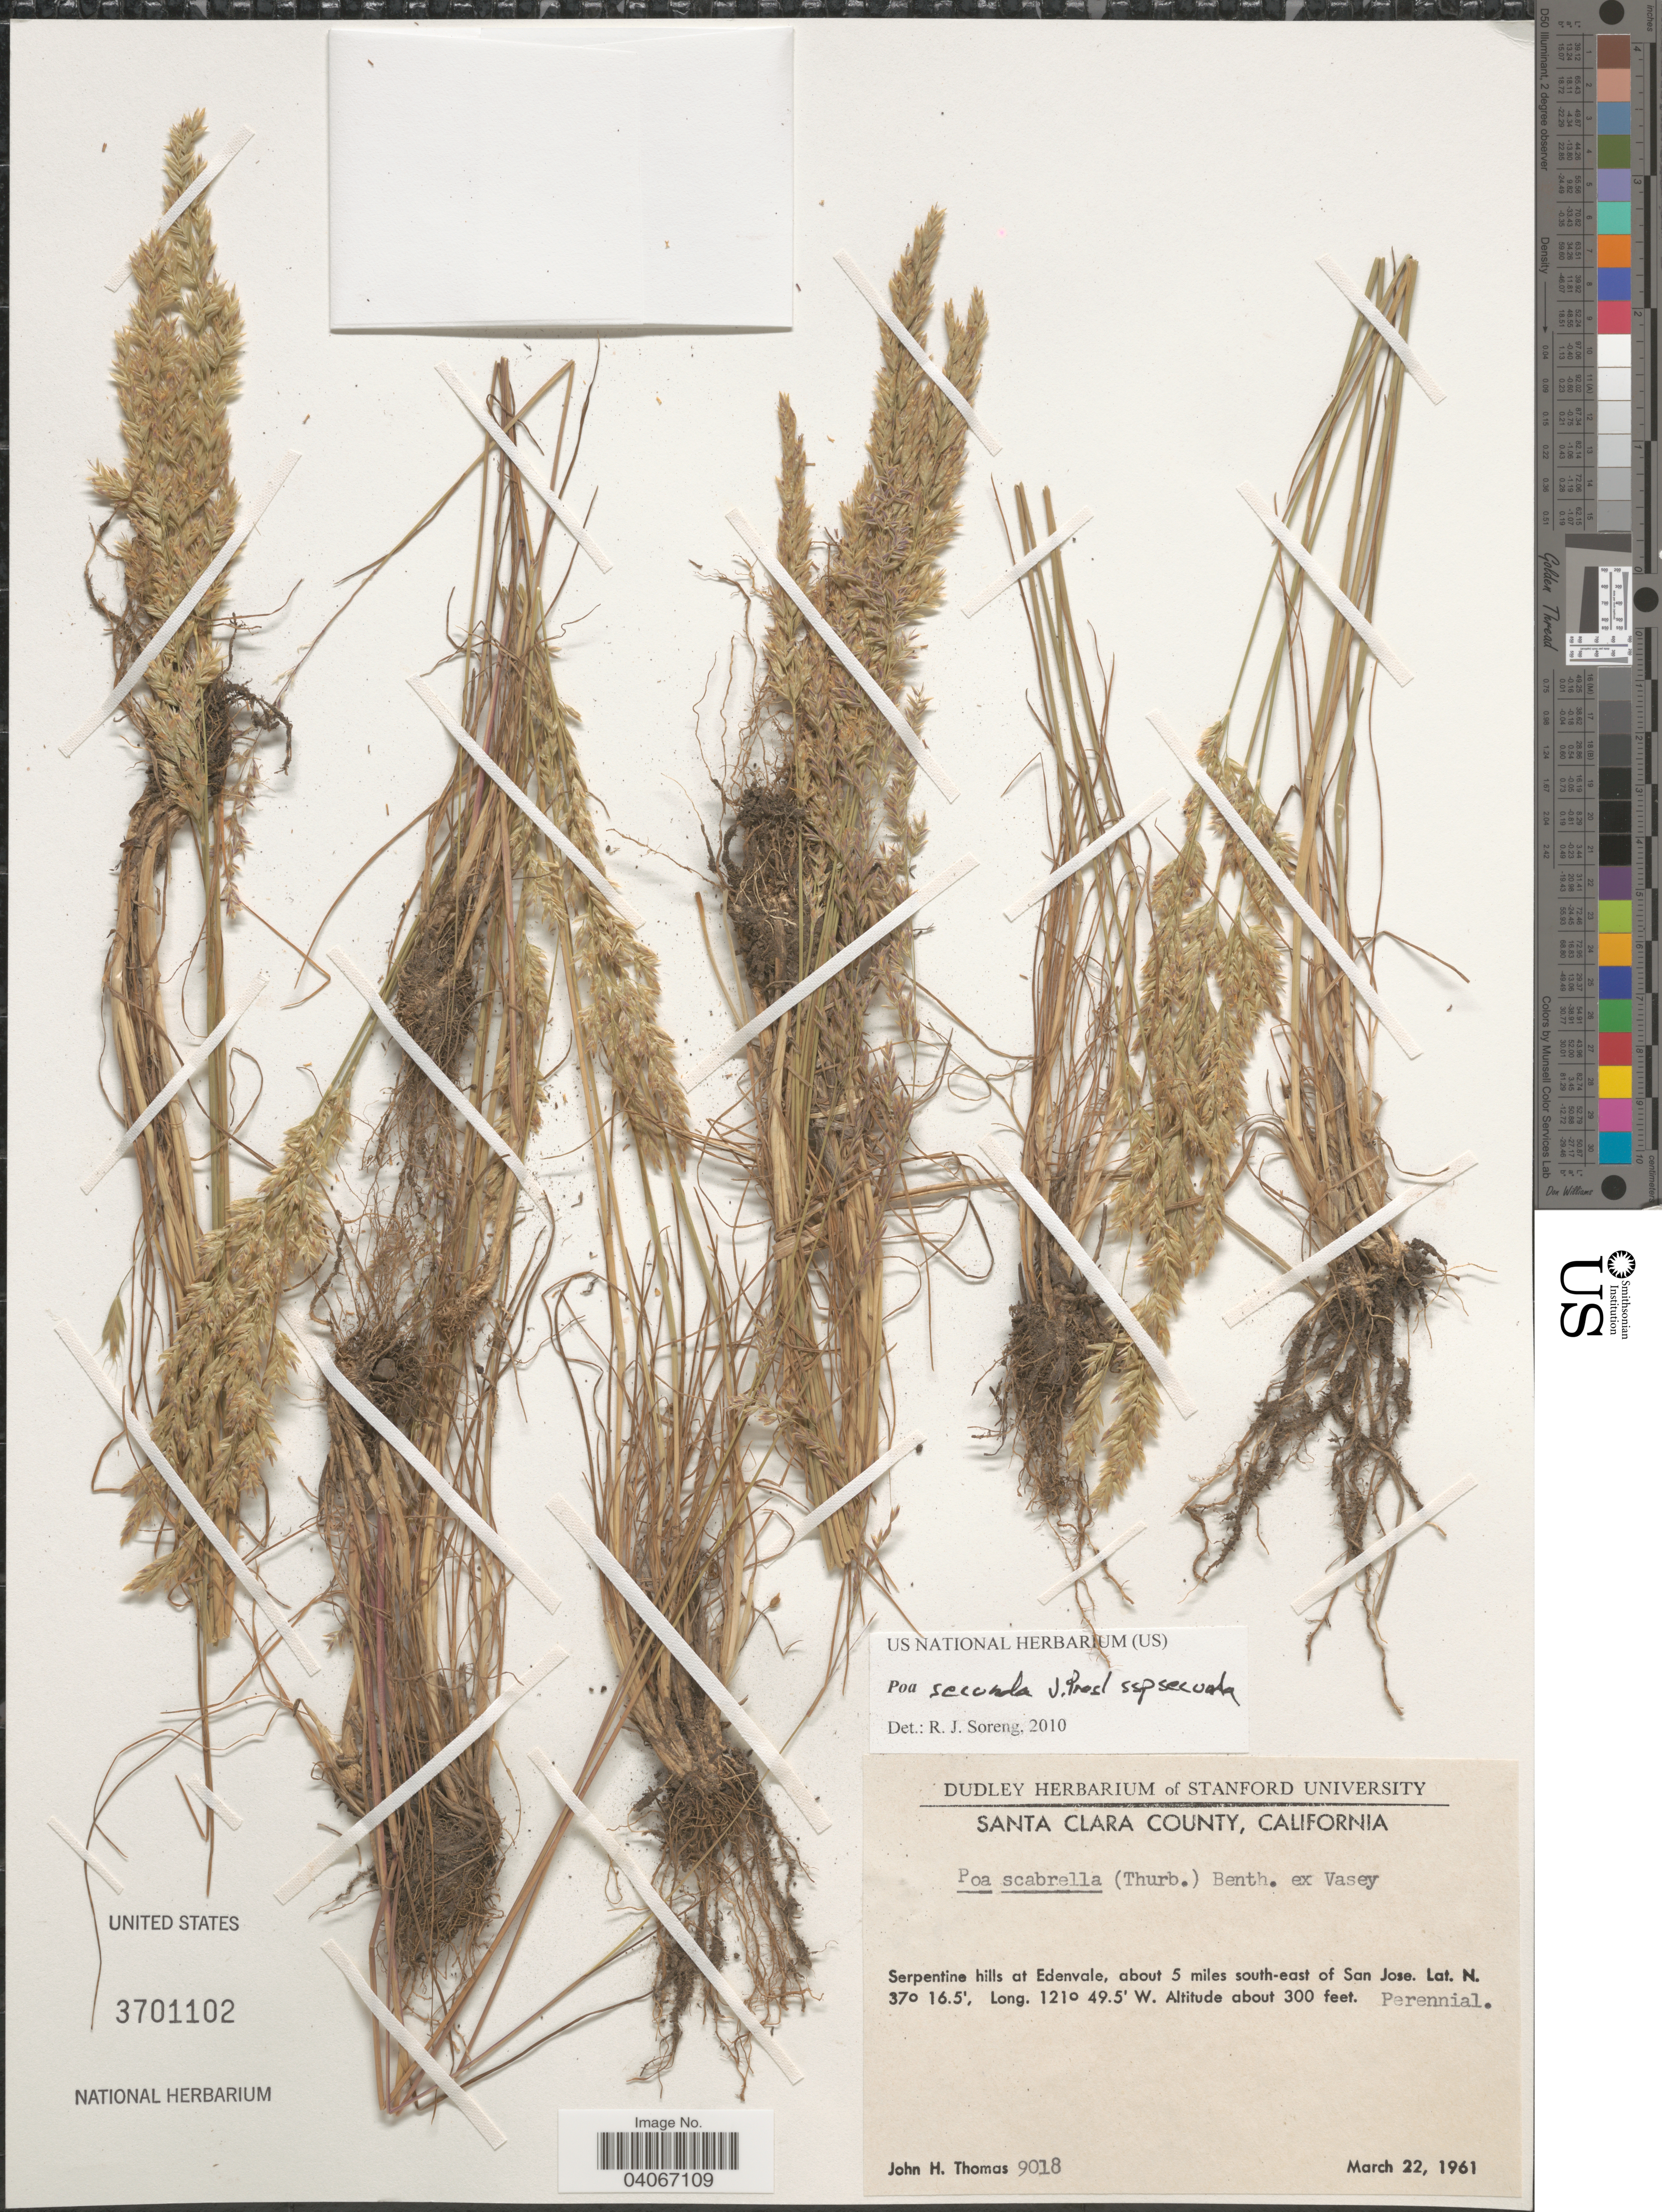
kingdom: Plantae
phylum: Tracheophyta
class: Liliopsida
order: Poales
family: Poaceae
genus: Poa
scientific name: Poa secunda subsp. secunda var. secunda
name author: J. Presl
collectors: J. H. Thomas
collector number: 9018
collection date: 1961-03-22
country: United States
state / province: California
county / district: Santa Clara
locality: Santa Clara County. Serpentine hills at Edenvale, about 5 miles south-east of San Jose.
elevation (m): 91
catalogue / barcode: US 3701102